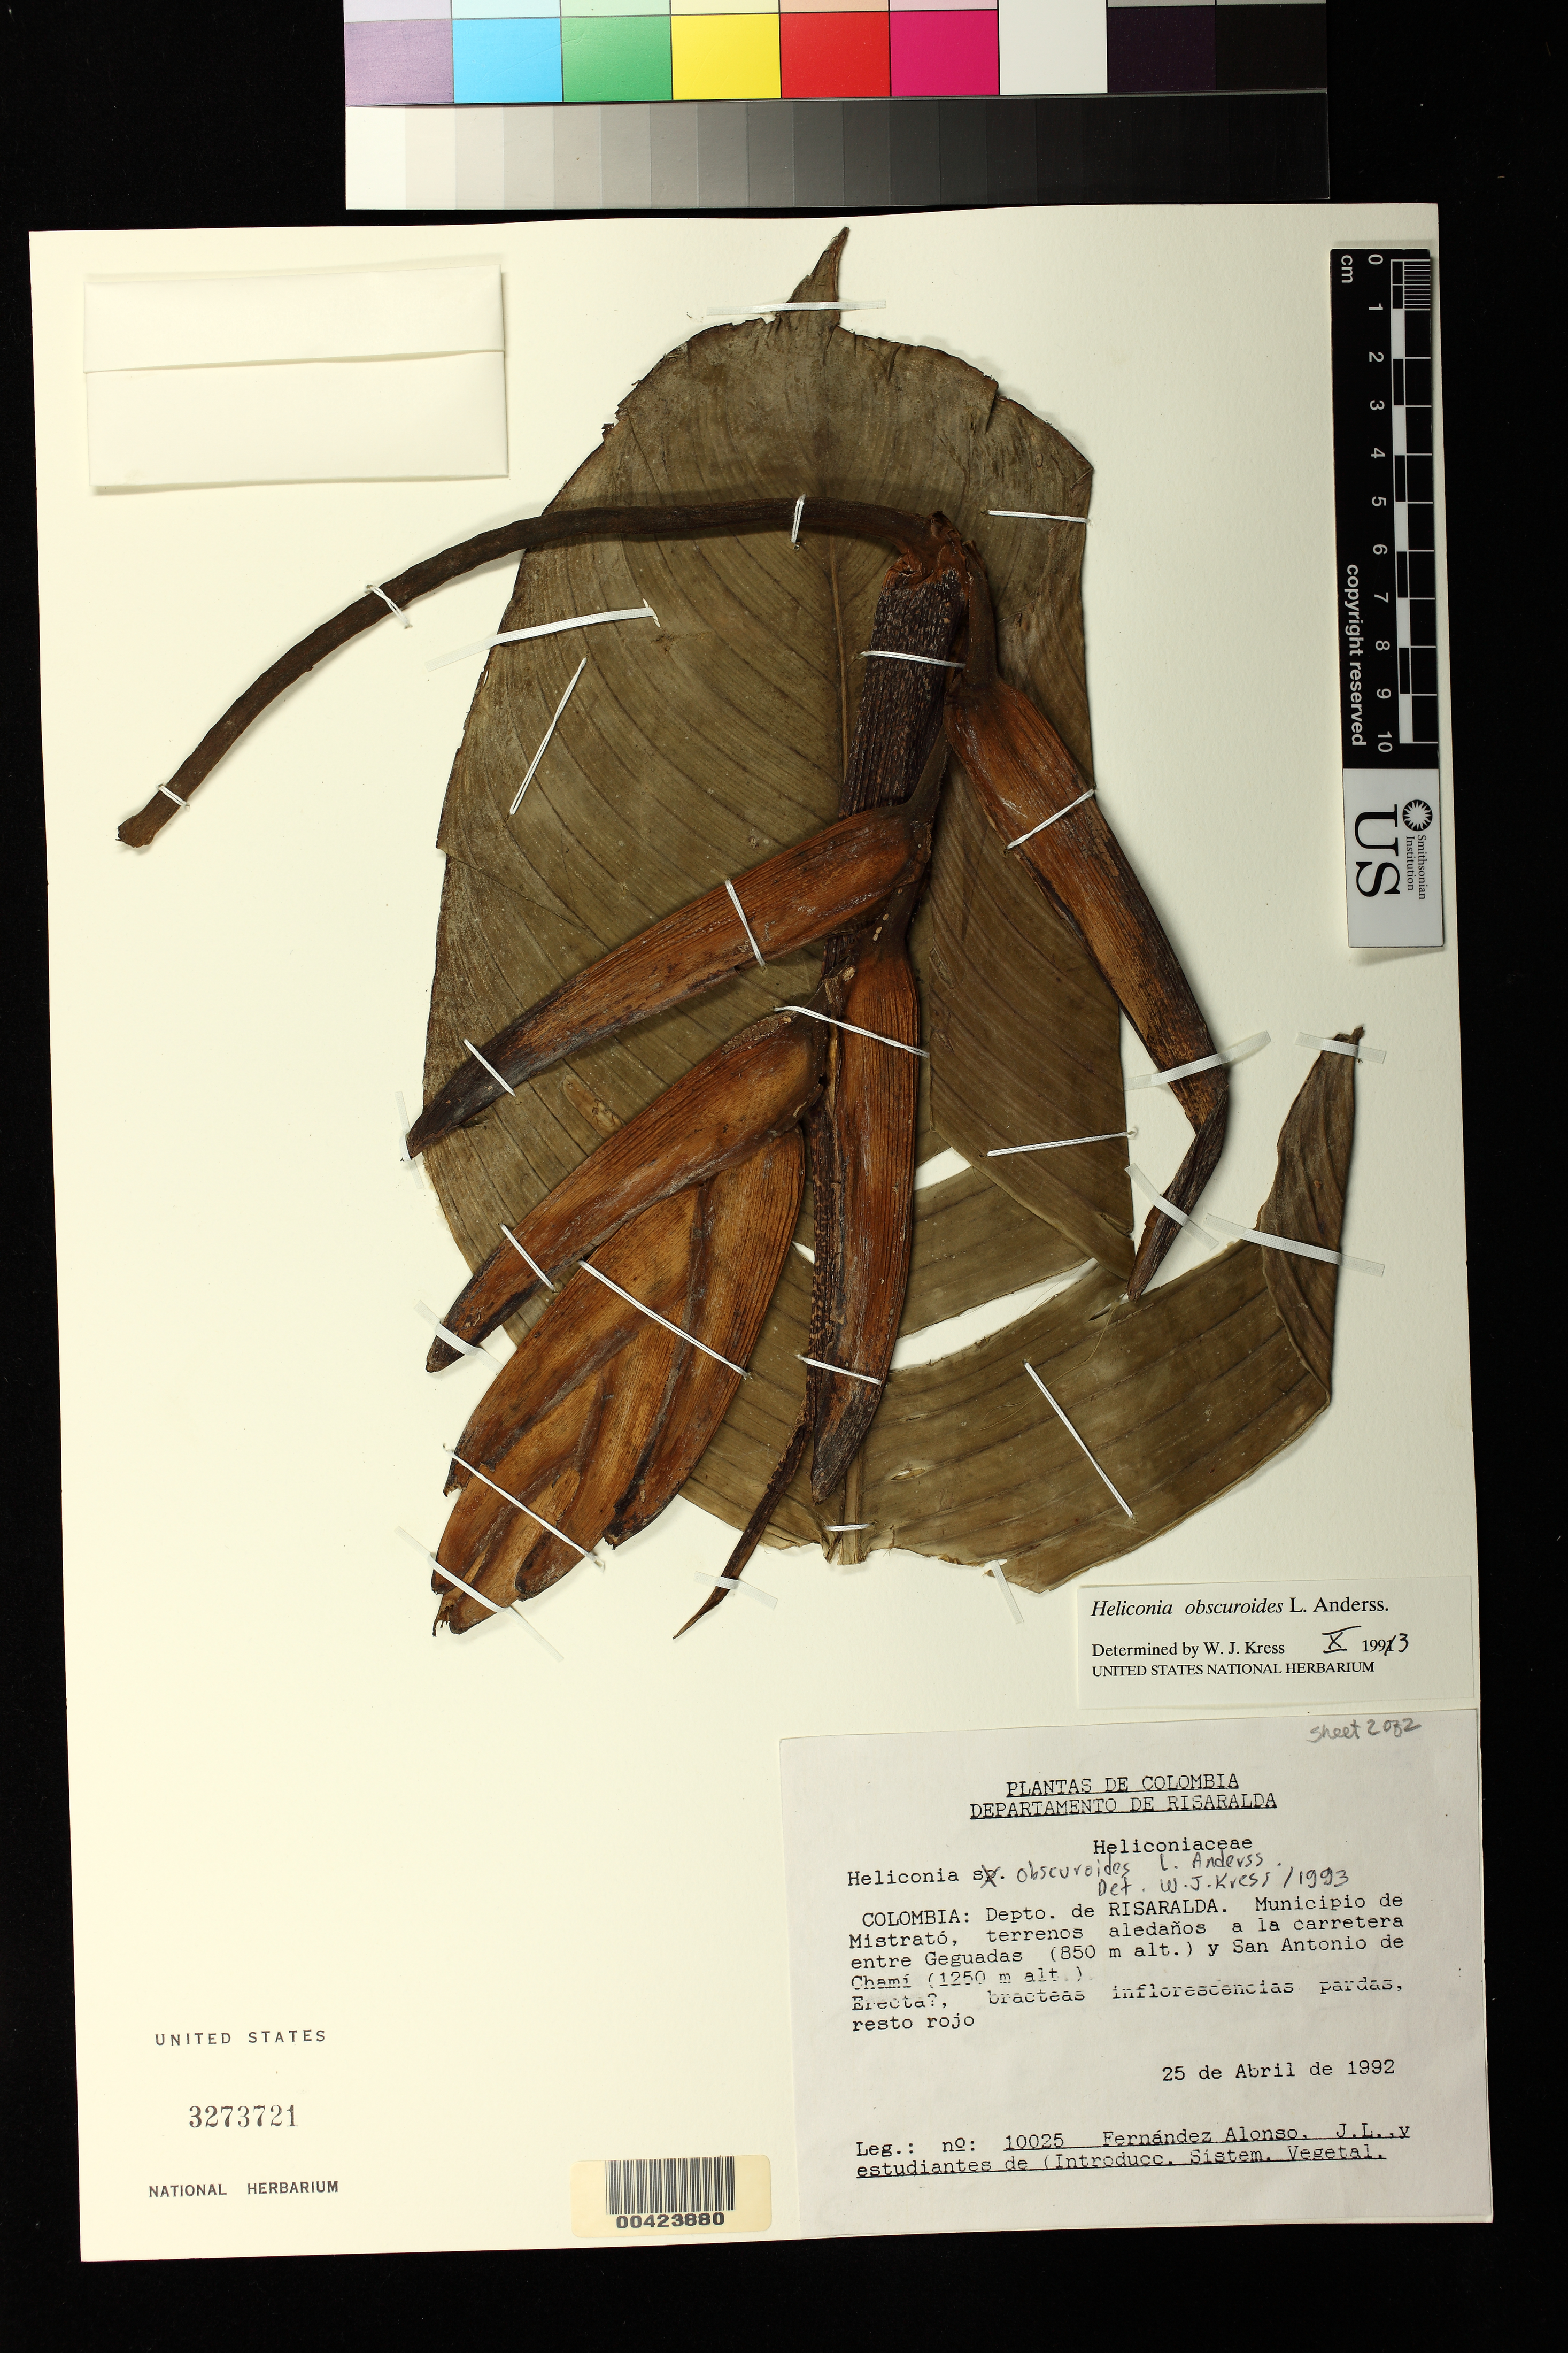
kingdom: Plantae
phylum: Tracheophyta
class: Liliopsida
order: Zingiberales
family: Heliconiaceae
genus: Heliconia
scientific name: Heliconia obscuroides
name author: L. Andersson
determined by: Kress, W. J., (US), Smithsonian Institution - National Museum of Natural History (UNITED STATES)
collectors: J. L. Fernández-Alonso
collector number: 10025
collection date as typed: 25 Apr 1992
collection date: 1992-04-25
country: Colombia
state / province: Risaralda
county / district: Mistrató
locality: Entre Geguadas y San Antonia de Chami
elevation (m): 1250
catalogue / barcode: US 3273721